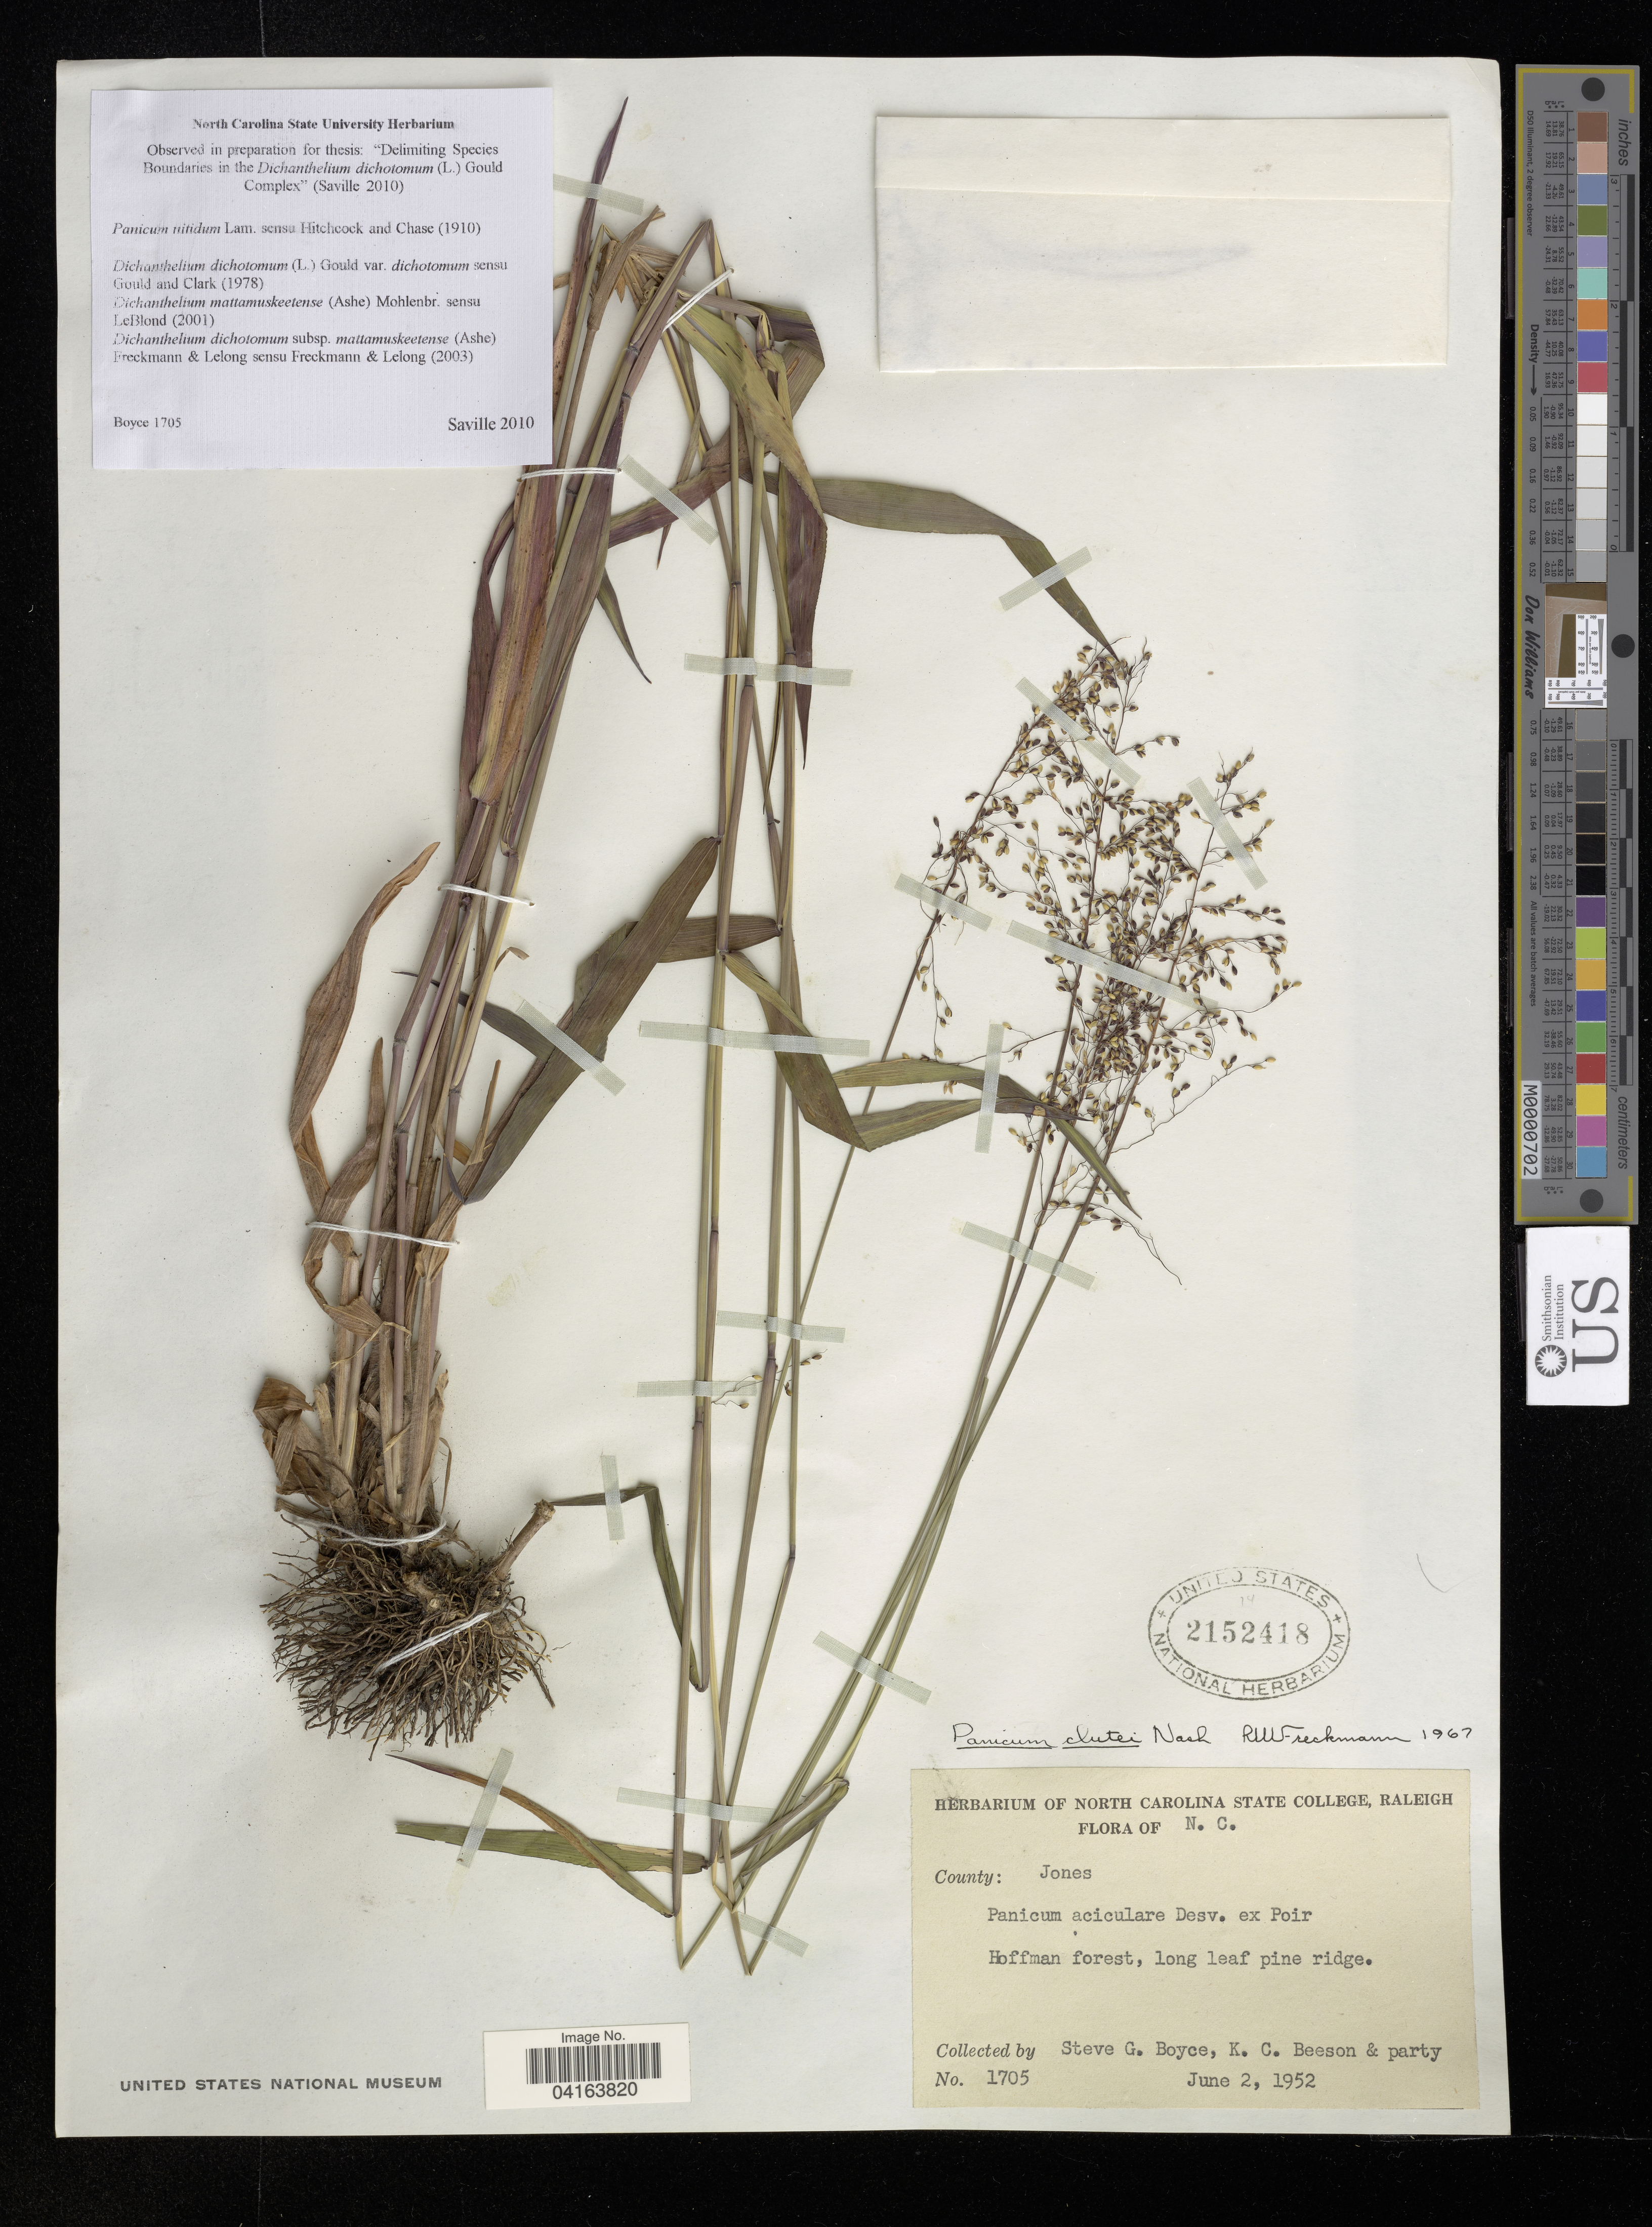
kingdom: Plantae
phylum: Tracheophyta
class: Liliopsida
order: Poales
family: Poaceae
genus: Dichanthelium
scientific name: Dichanthelium dichotomum subsp. mattamuskeetense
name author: (Ashe) Freckmann & Lelong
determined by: Saville, A. C., (NCSC), North Carolina State University (UNITED STATES)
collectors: S. Boyce, K. Beeson & Party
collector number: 1705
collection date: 1952-06-02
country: United States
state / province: North Carolina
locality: County: Jones. Hoffman forest, long leaf pine ridge.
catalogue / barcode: US 2152418